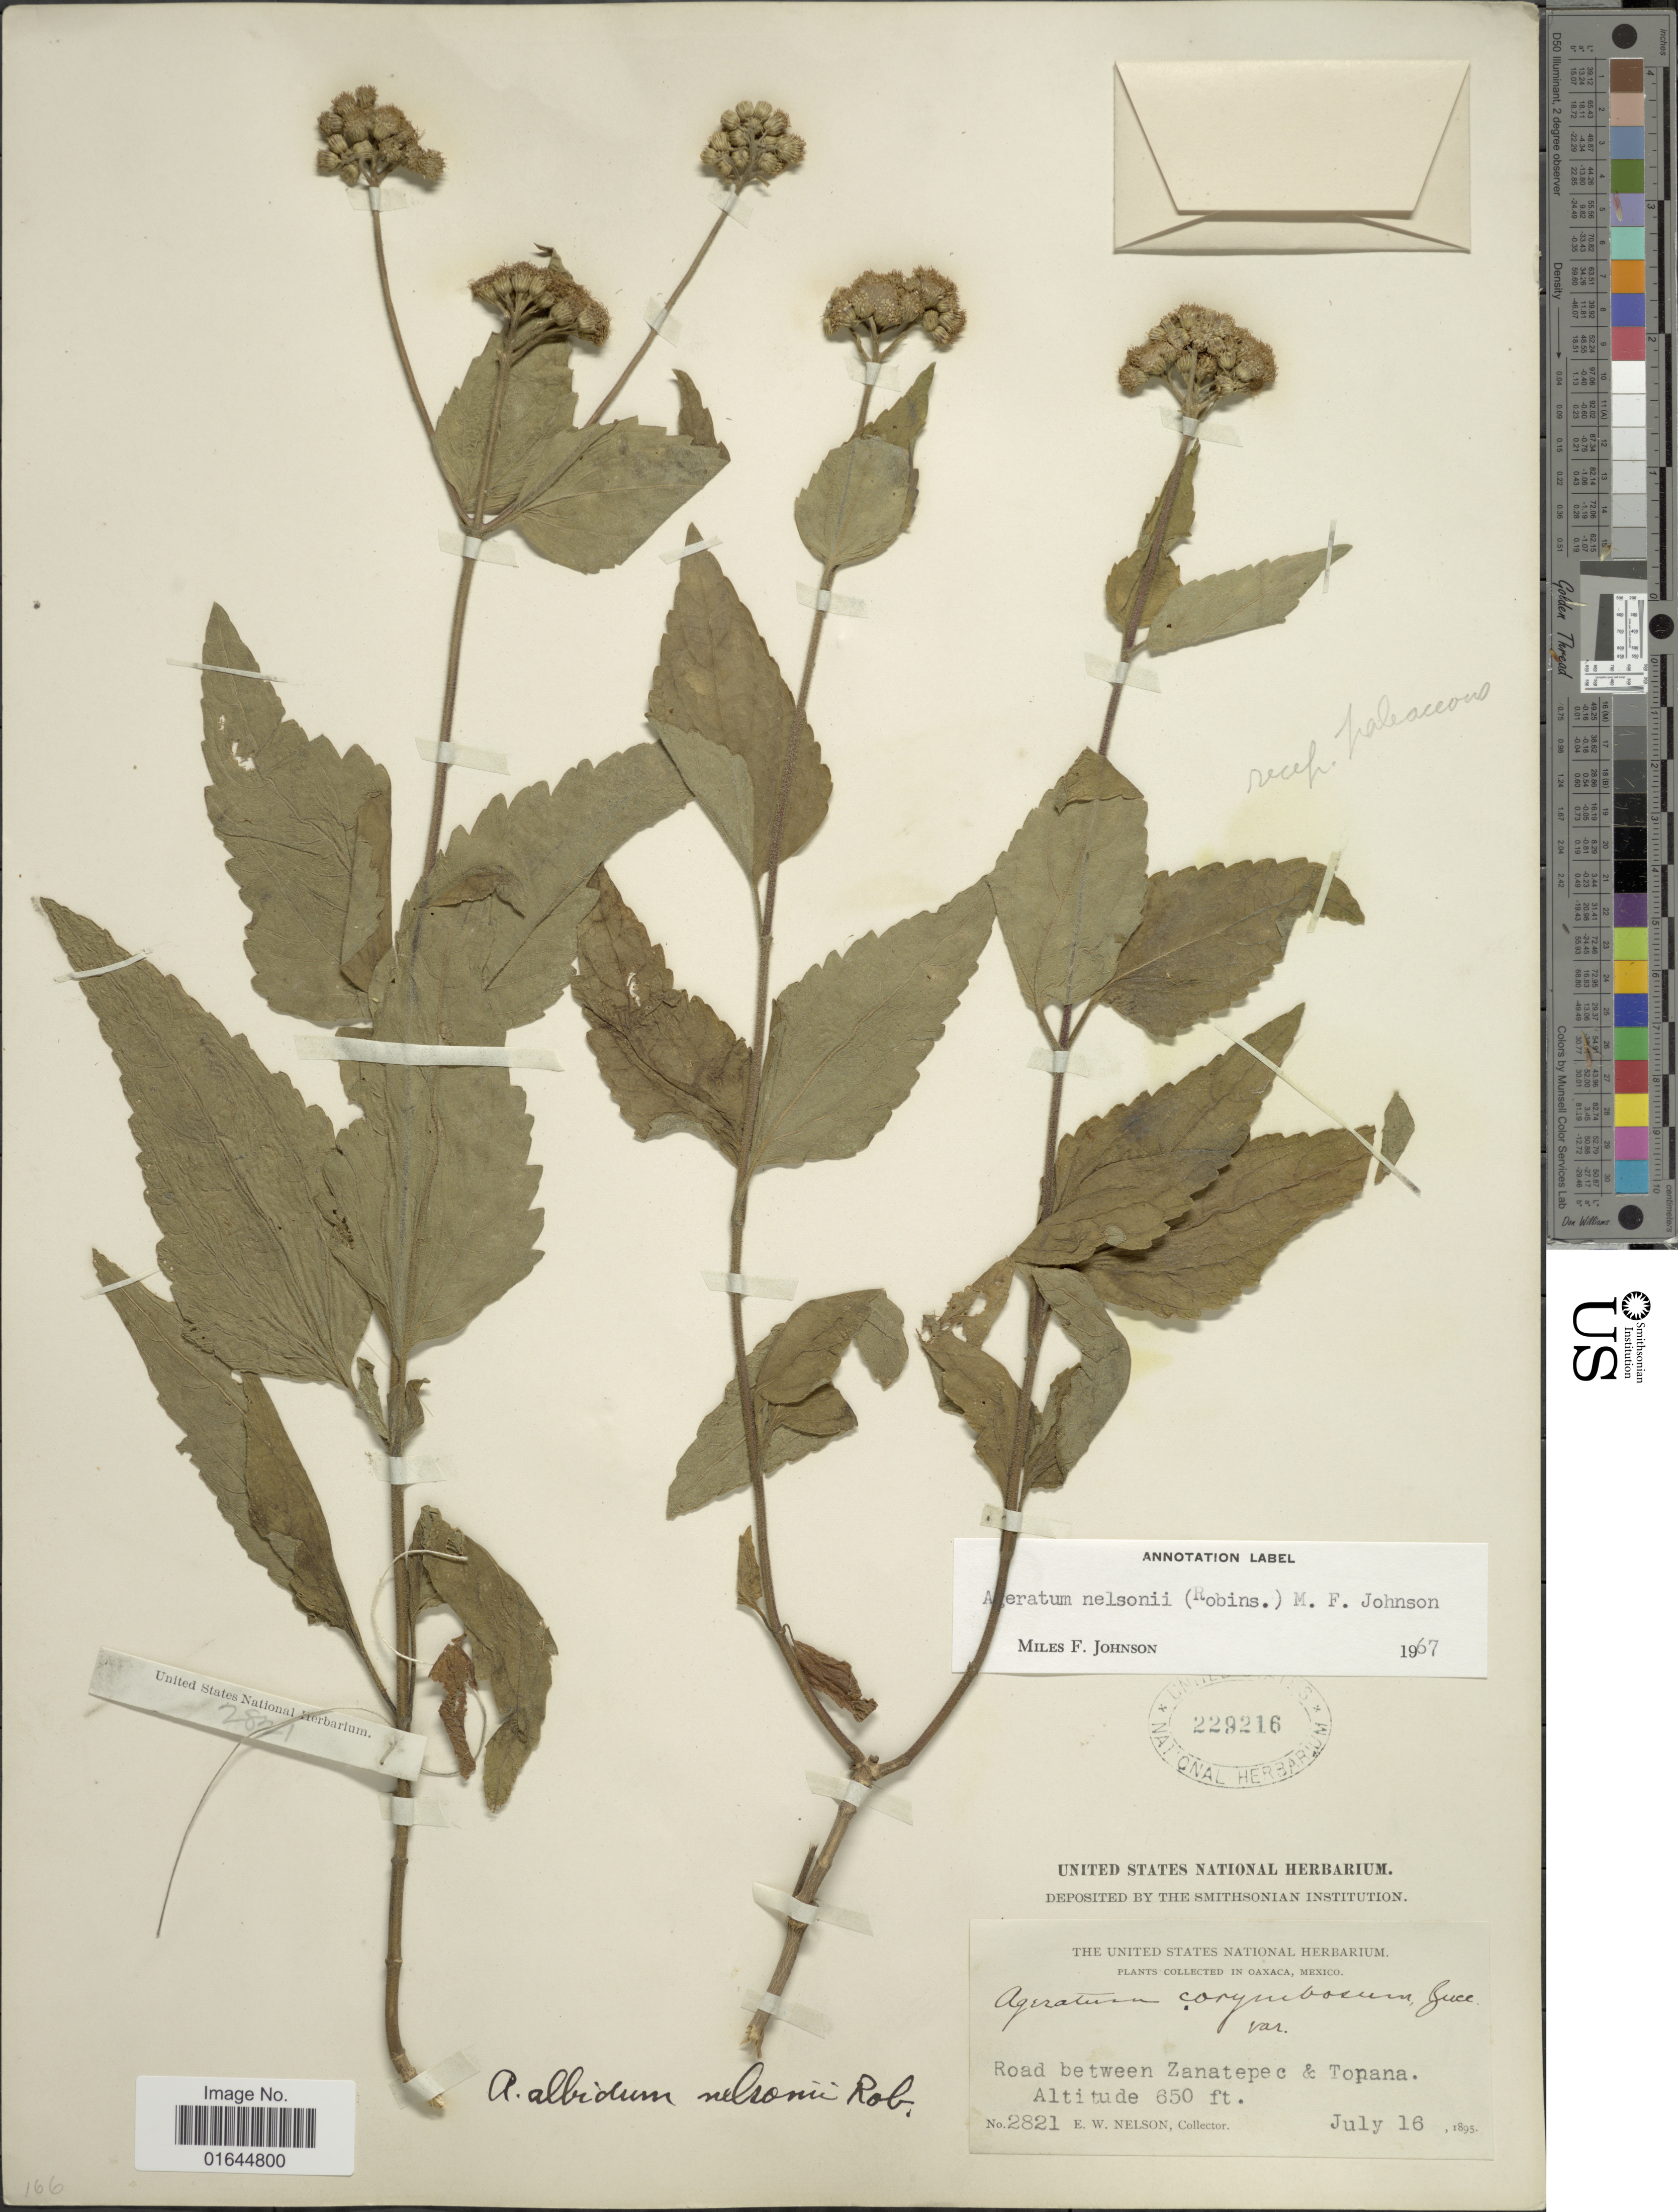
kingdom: Plantae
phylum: Tracheophyta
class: Magnoliopsida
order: Asterales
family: Asteraceae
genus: Ageratum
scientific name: Ageratum elassocarpum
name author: S.F. Blake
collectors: E. W. Nelson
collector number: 2821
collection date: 1895-07-16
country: Mexico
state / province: Oaxaca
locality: Mexico, Oaxaca, road between Zanatepec & Topana.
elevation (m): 198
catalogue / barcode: US 229216